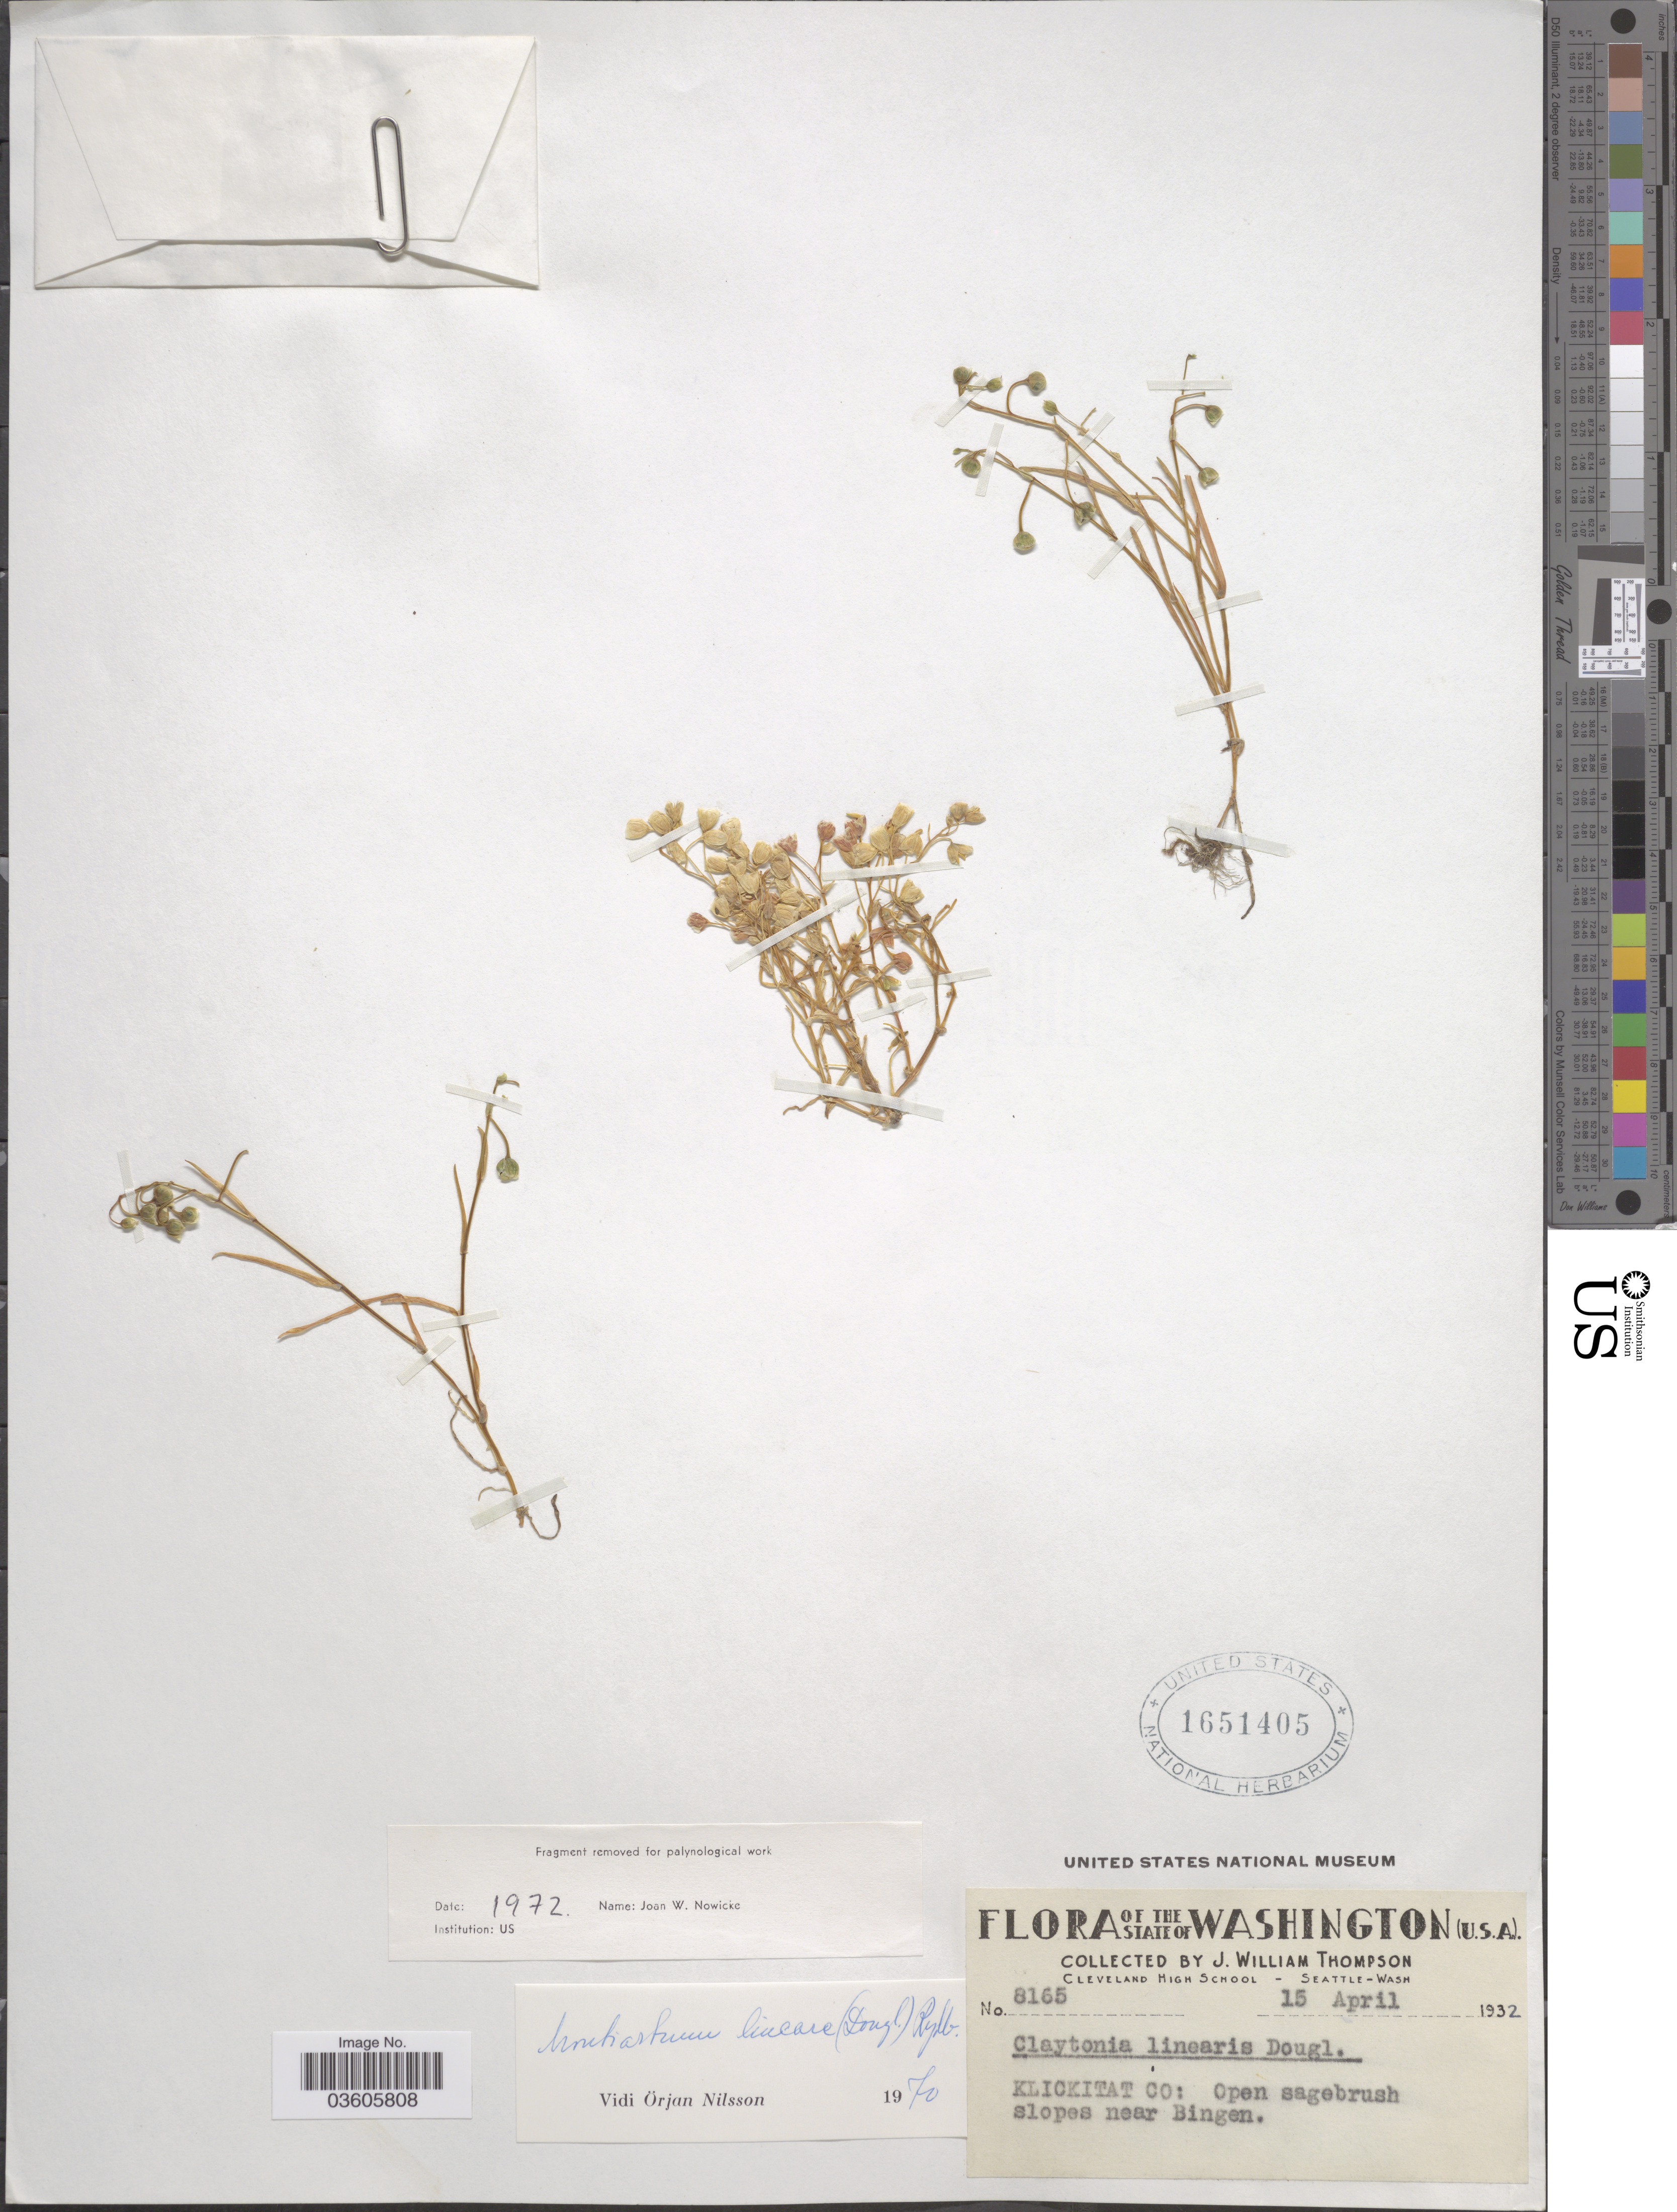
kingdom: Plantae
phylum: Tracheophyta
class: Magnoliopsida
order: Caryophyllales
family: Montiaceae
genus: Montia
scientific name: Montia linearis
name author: (Douglas) Greene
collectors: J. W. Thompson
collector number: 8165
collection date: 1932-04-15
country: United States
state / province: Washington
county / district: Klickitat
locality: Klickitat Co: Open sagebrusg slopes near Bingen.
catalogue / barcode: US 1651405